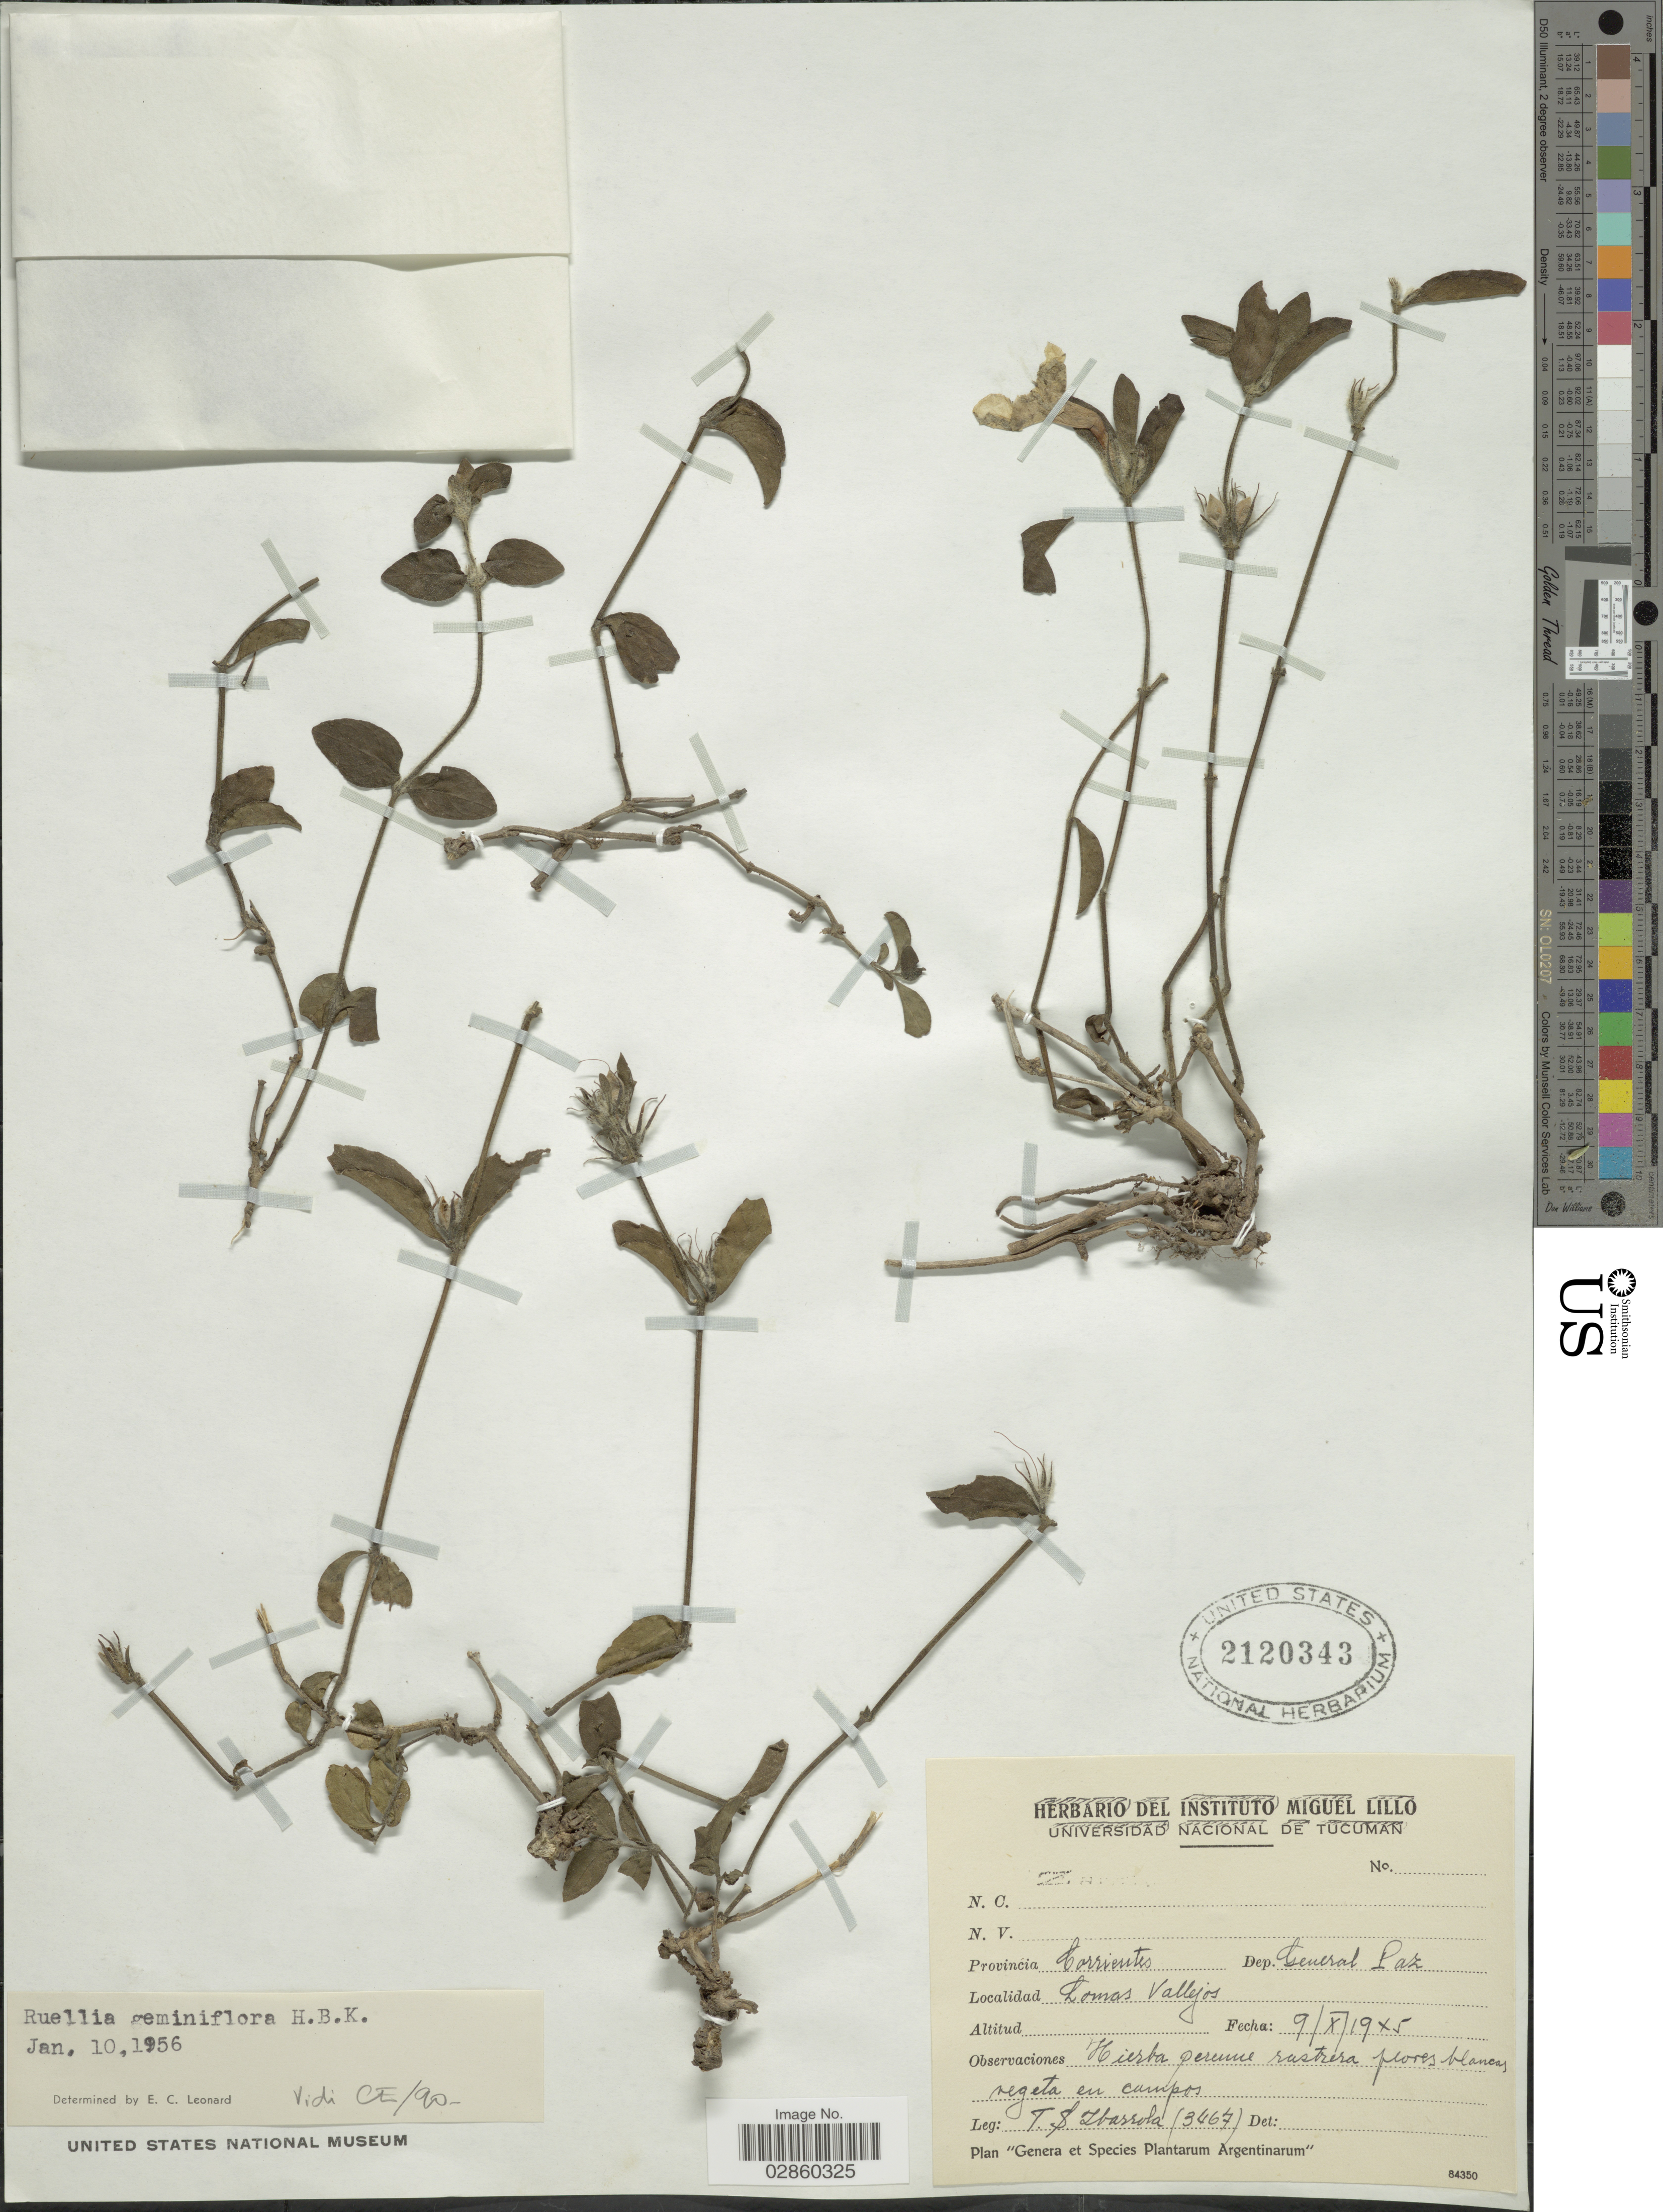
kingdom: Plantae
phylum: Tracheophyta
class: Magnoliopsida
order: Lamiales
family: Acanthaceae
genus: Ruellia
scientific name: Ruellia geminiflora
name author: Kunth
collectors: T. Ibarrola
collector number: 3467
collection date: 1945-10-09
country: Argentina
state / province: Corrientes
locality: Dep. General Paz, Lomas Vallejos.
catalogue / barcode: US 2120343